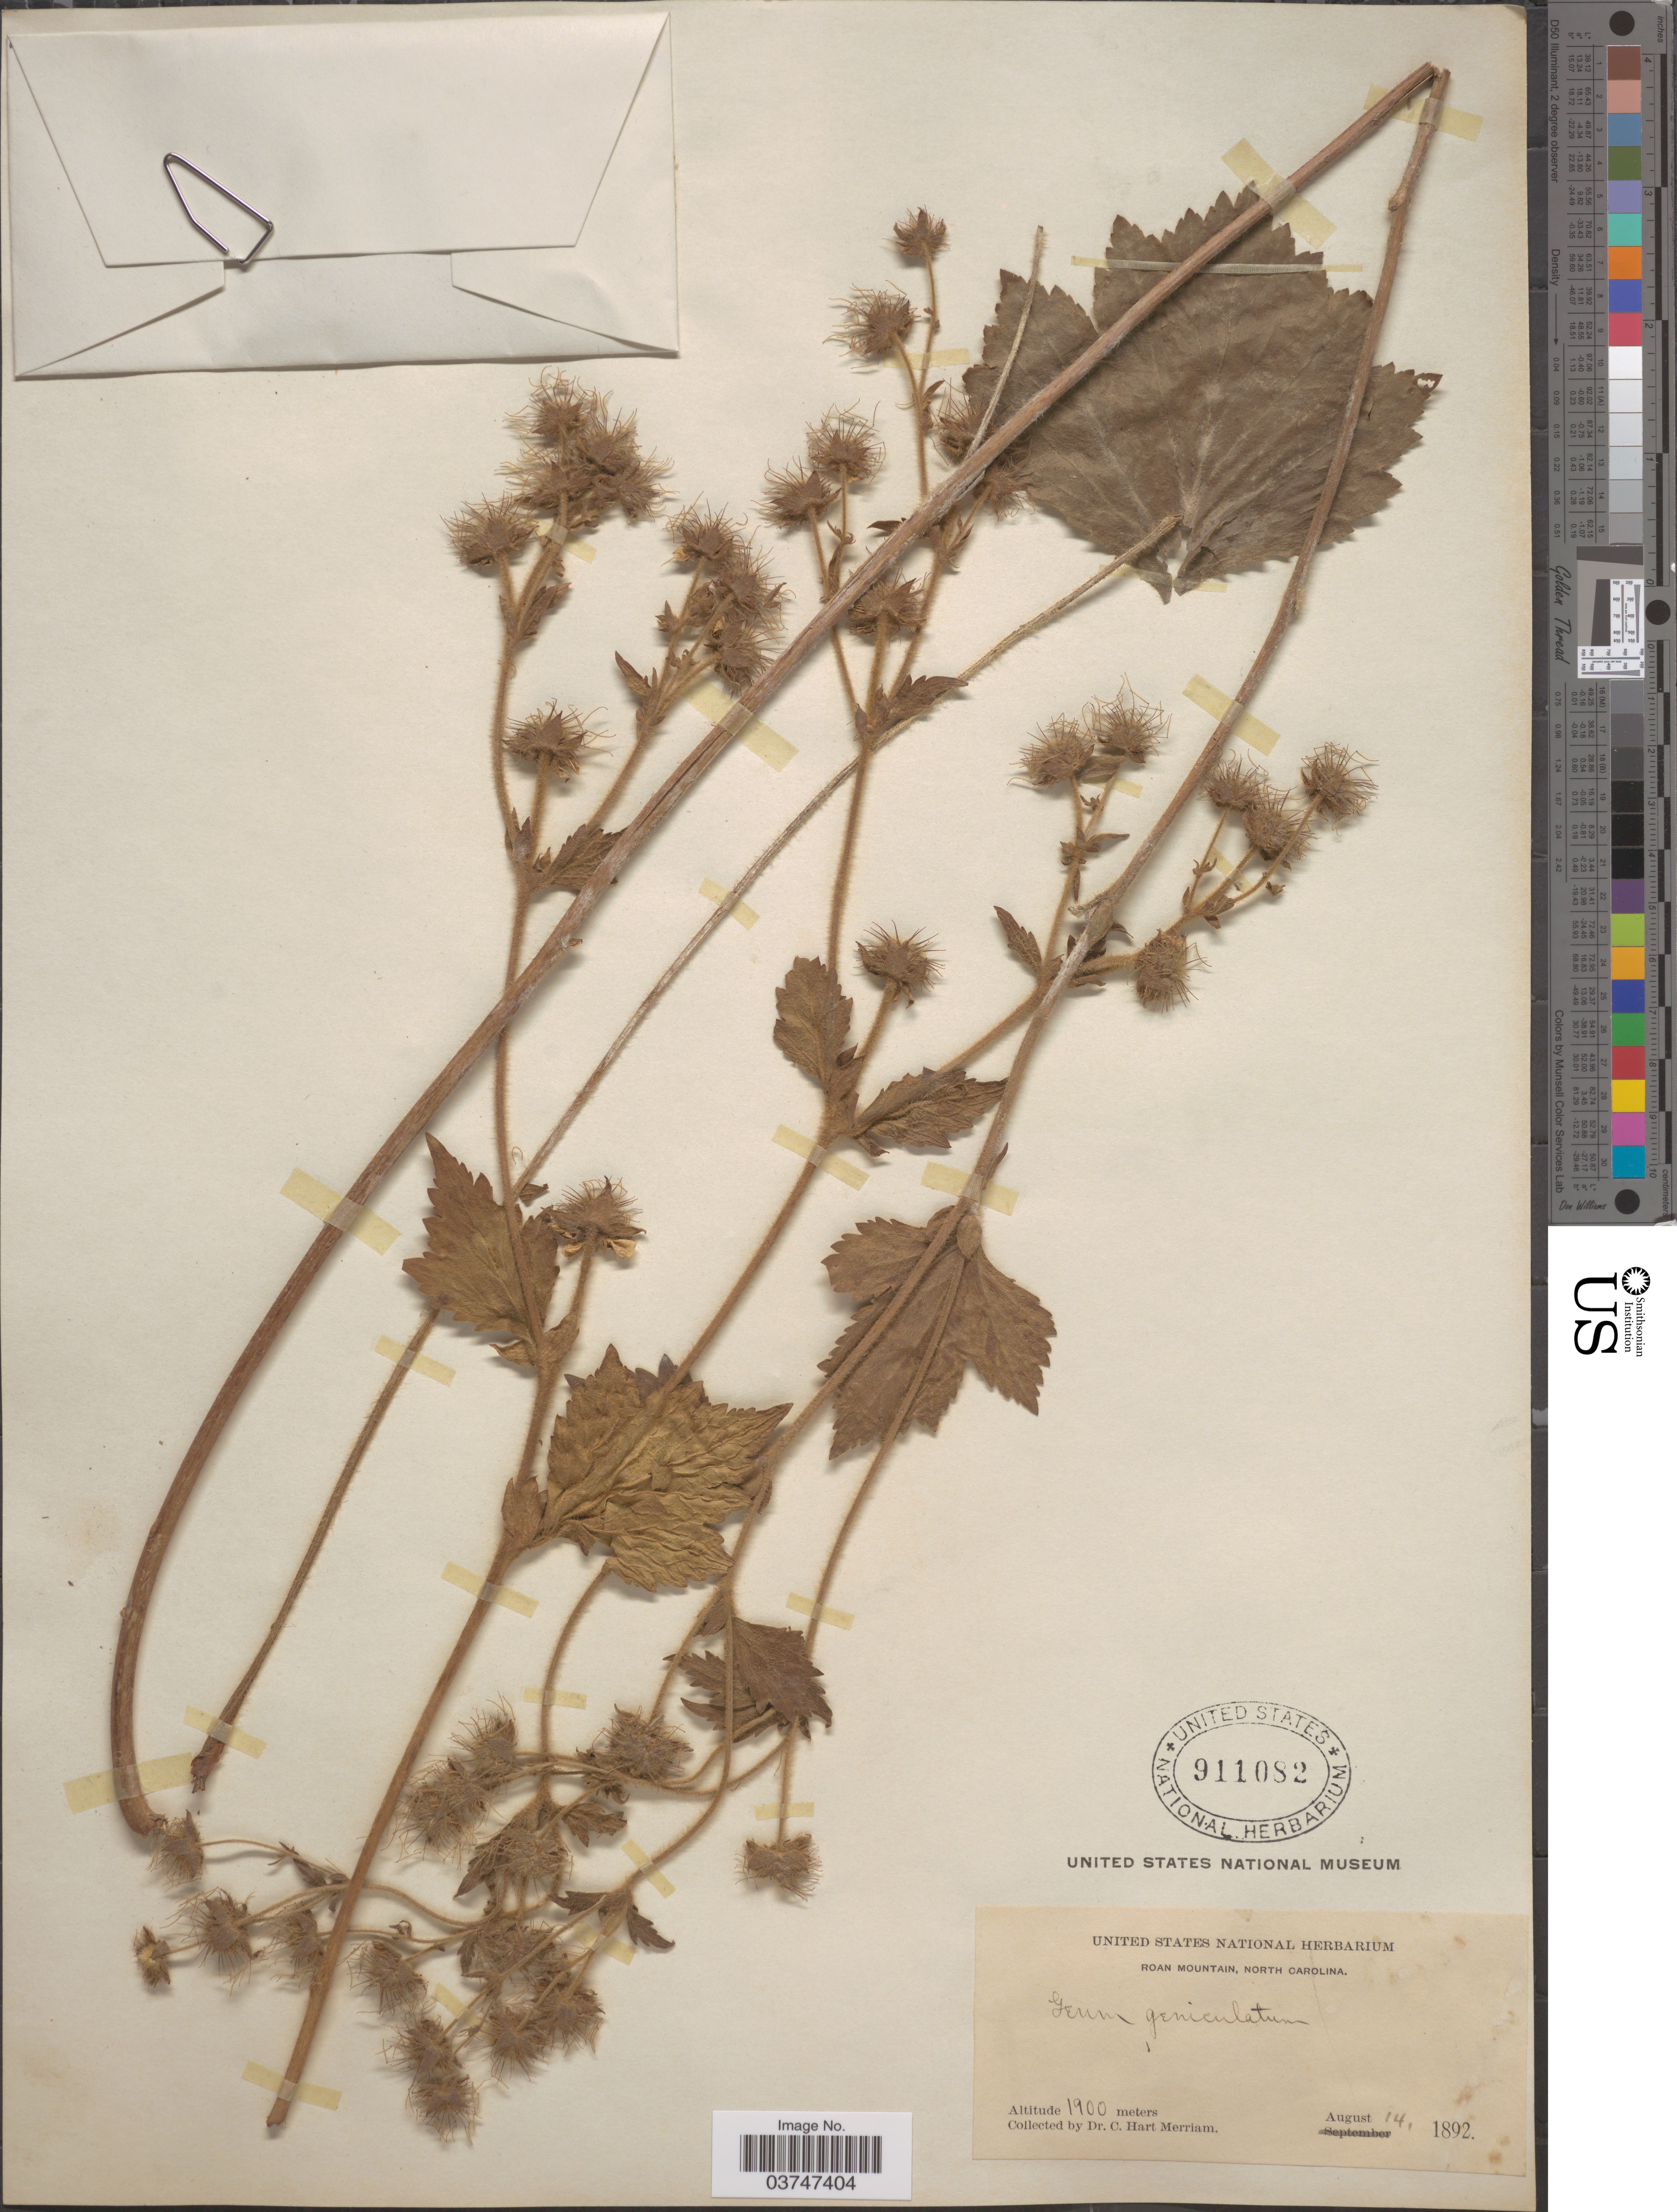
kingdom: Plantae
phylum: Tracheophyta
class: Magnoliopsida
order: Rosales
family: Rosaceae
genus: Geum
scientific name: Geum geniculatum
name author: Michx.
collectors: C. Merriam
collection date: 1892-08-14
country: United States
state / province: North Carolina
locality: Roan Mountain.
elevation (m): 1900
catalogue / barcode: US 911082